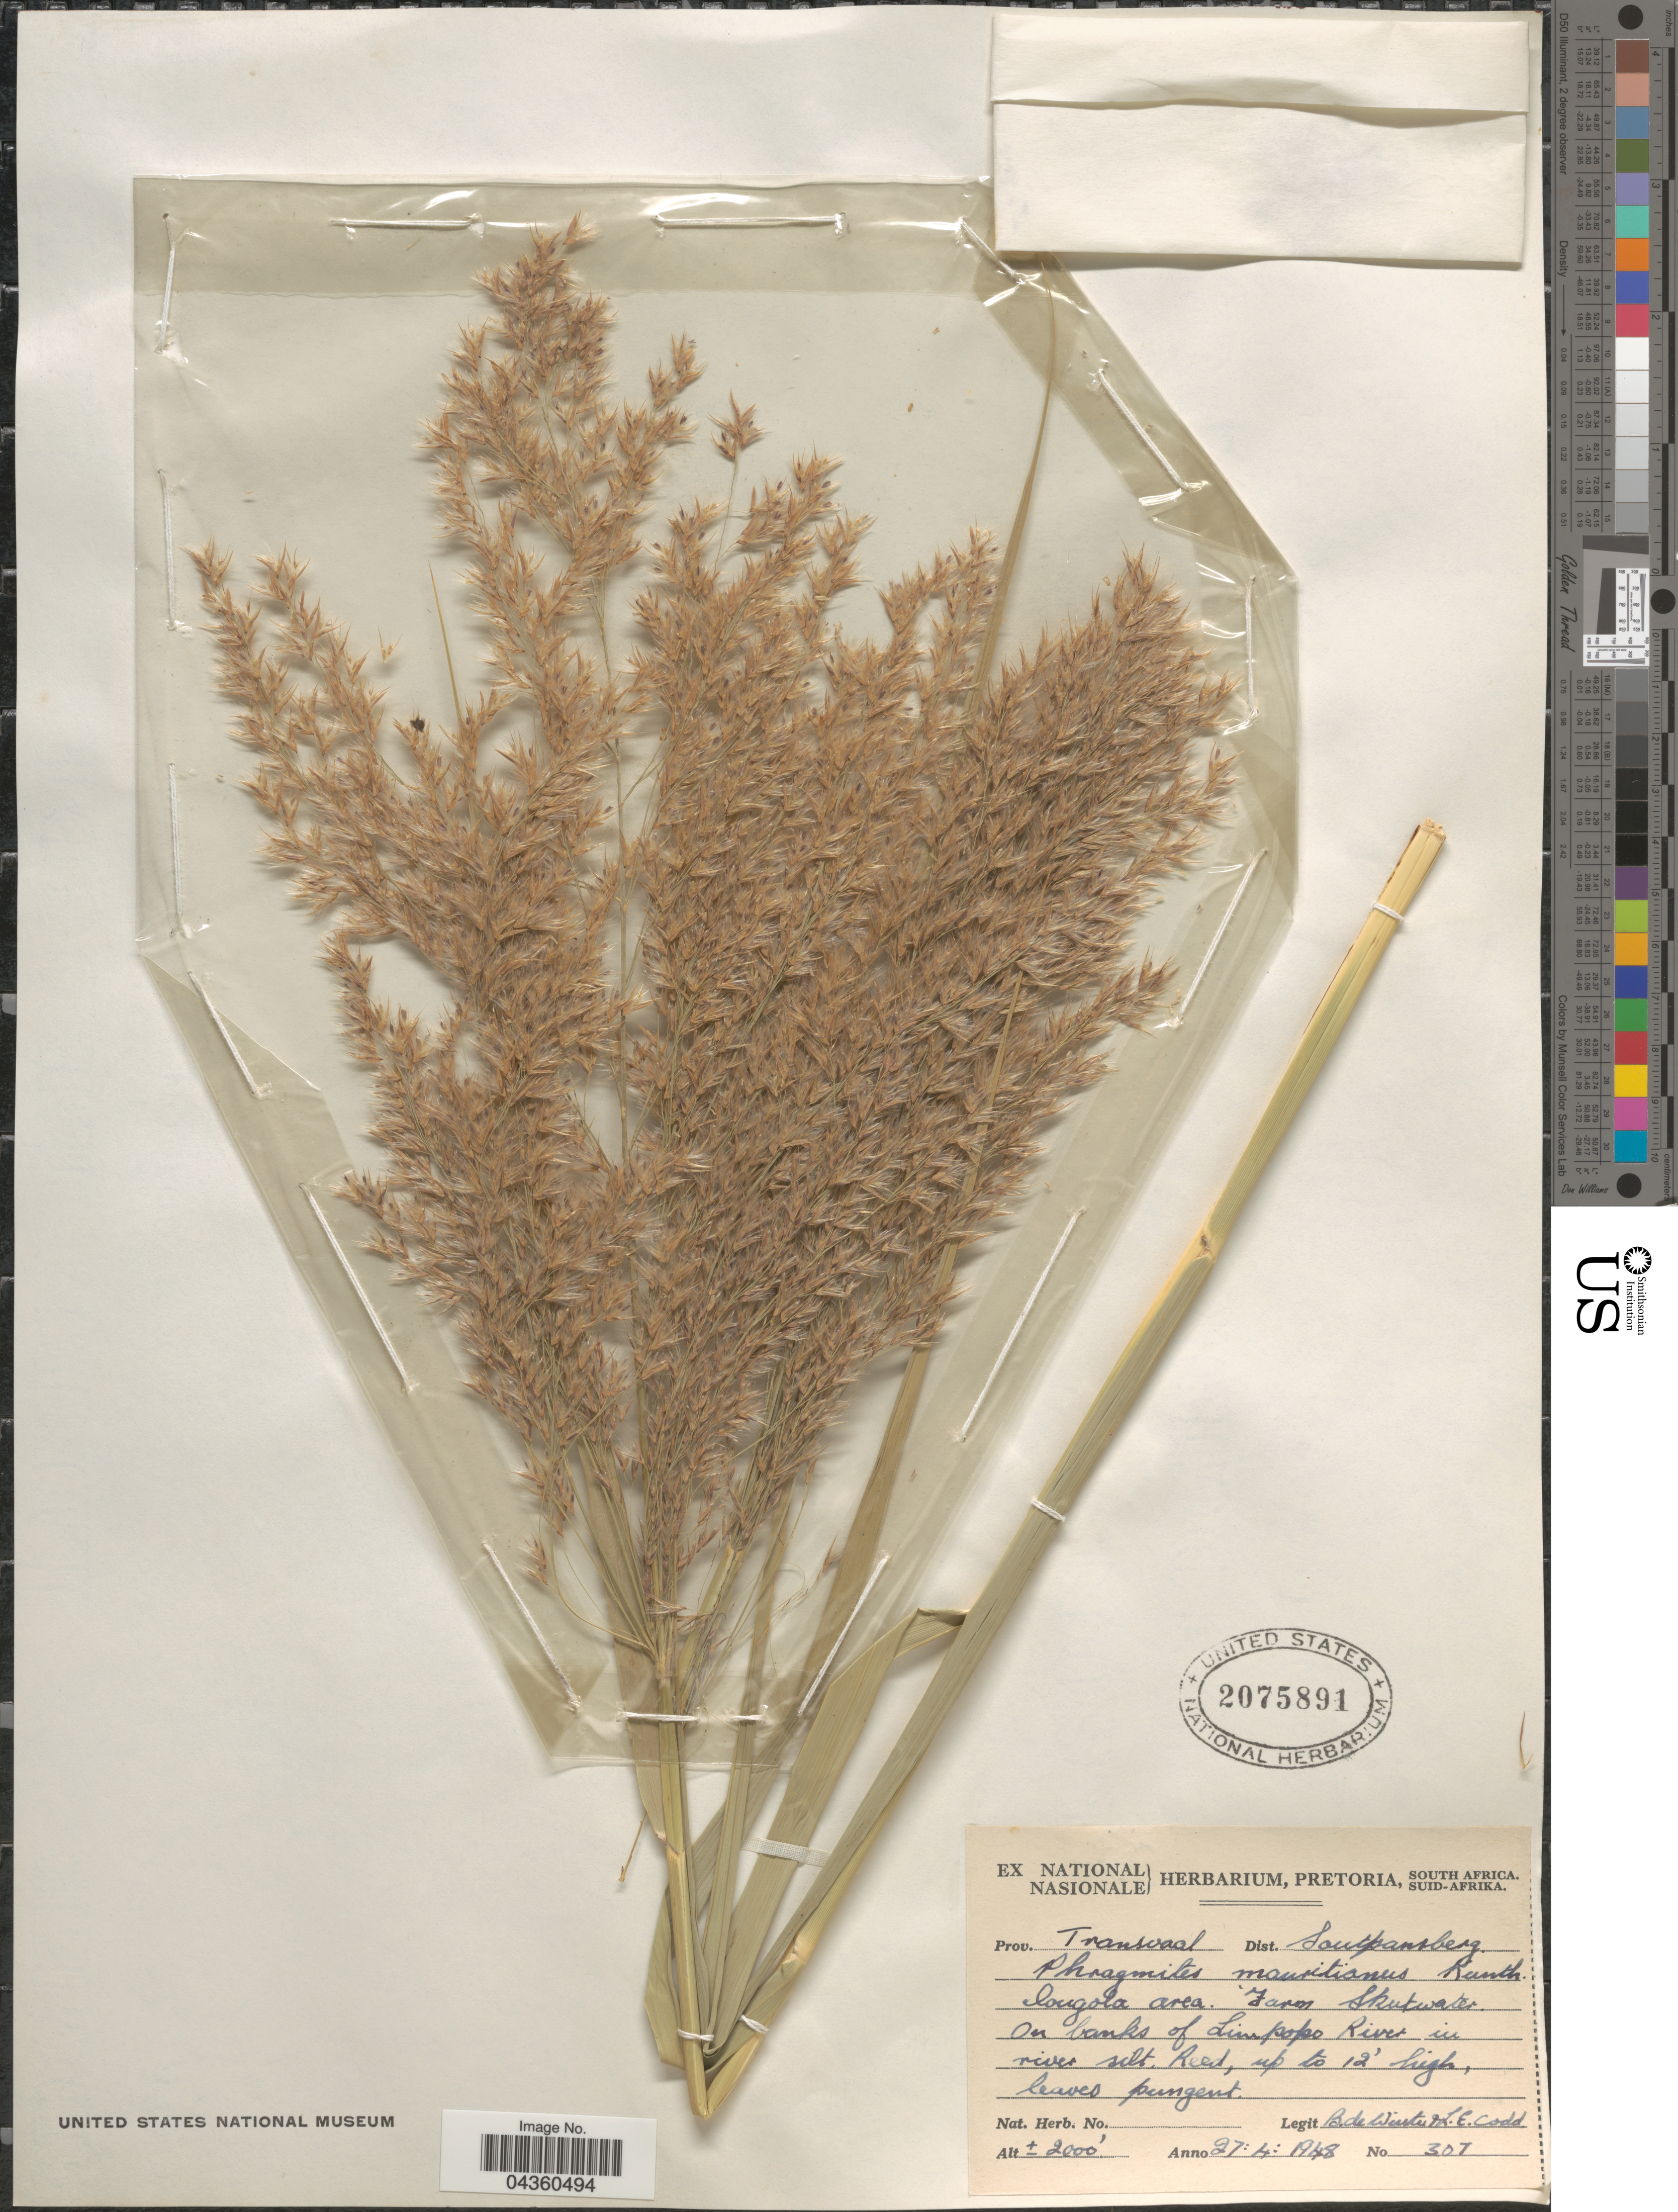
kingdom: Plantae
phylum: Tracheophyta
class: Liliopsida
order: Poales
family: Poaceae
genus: Phragmites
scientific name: Phragmites mauritianus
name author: Kunth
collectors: B. de Winter & L. Codd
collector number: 307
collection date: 1948-04-27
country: South Africa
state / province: Limpopo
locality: Prov. Transvaal. Dist. Soutpansberg. Congola area. Farm Skutwater. On banks of Limpopo River.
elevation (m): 610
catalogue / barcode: US 2075891